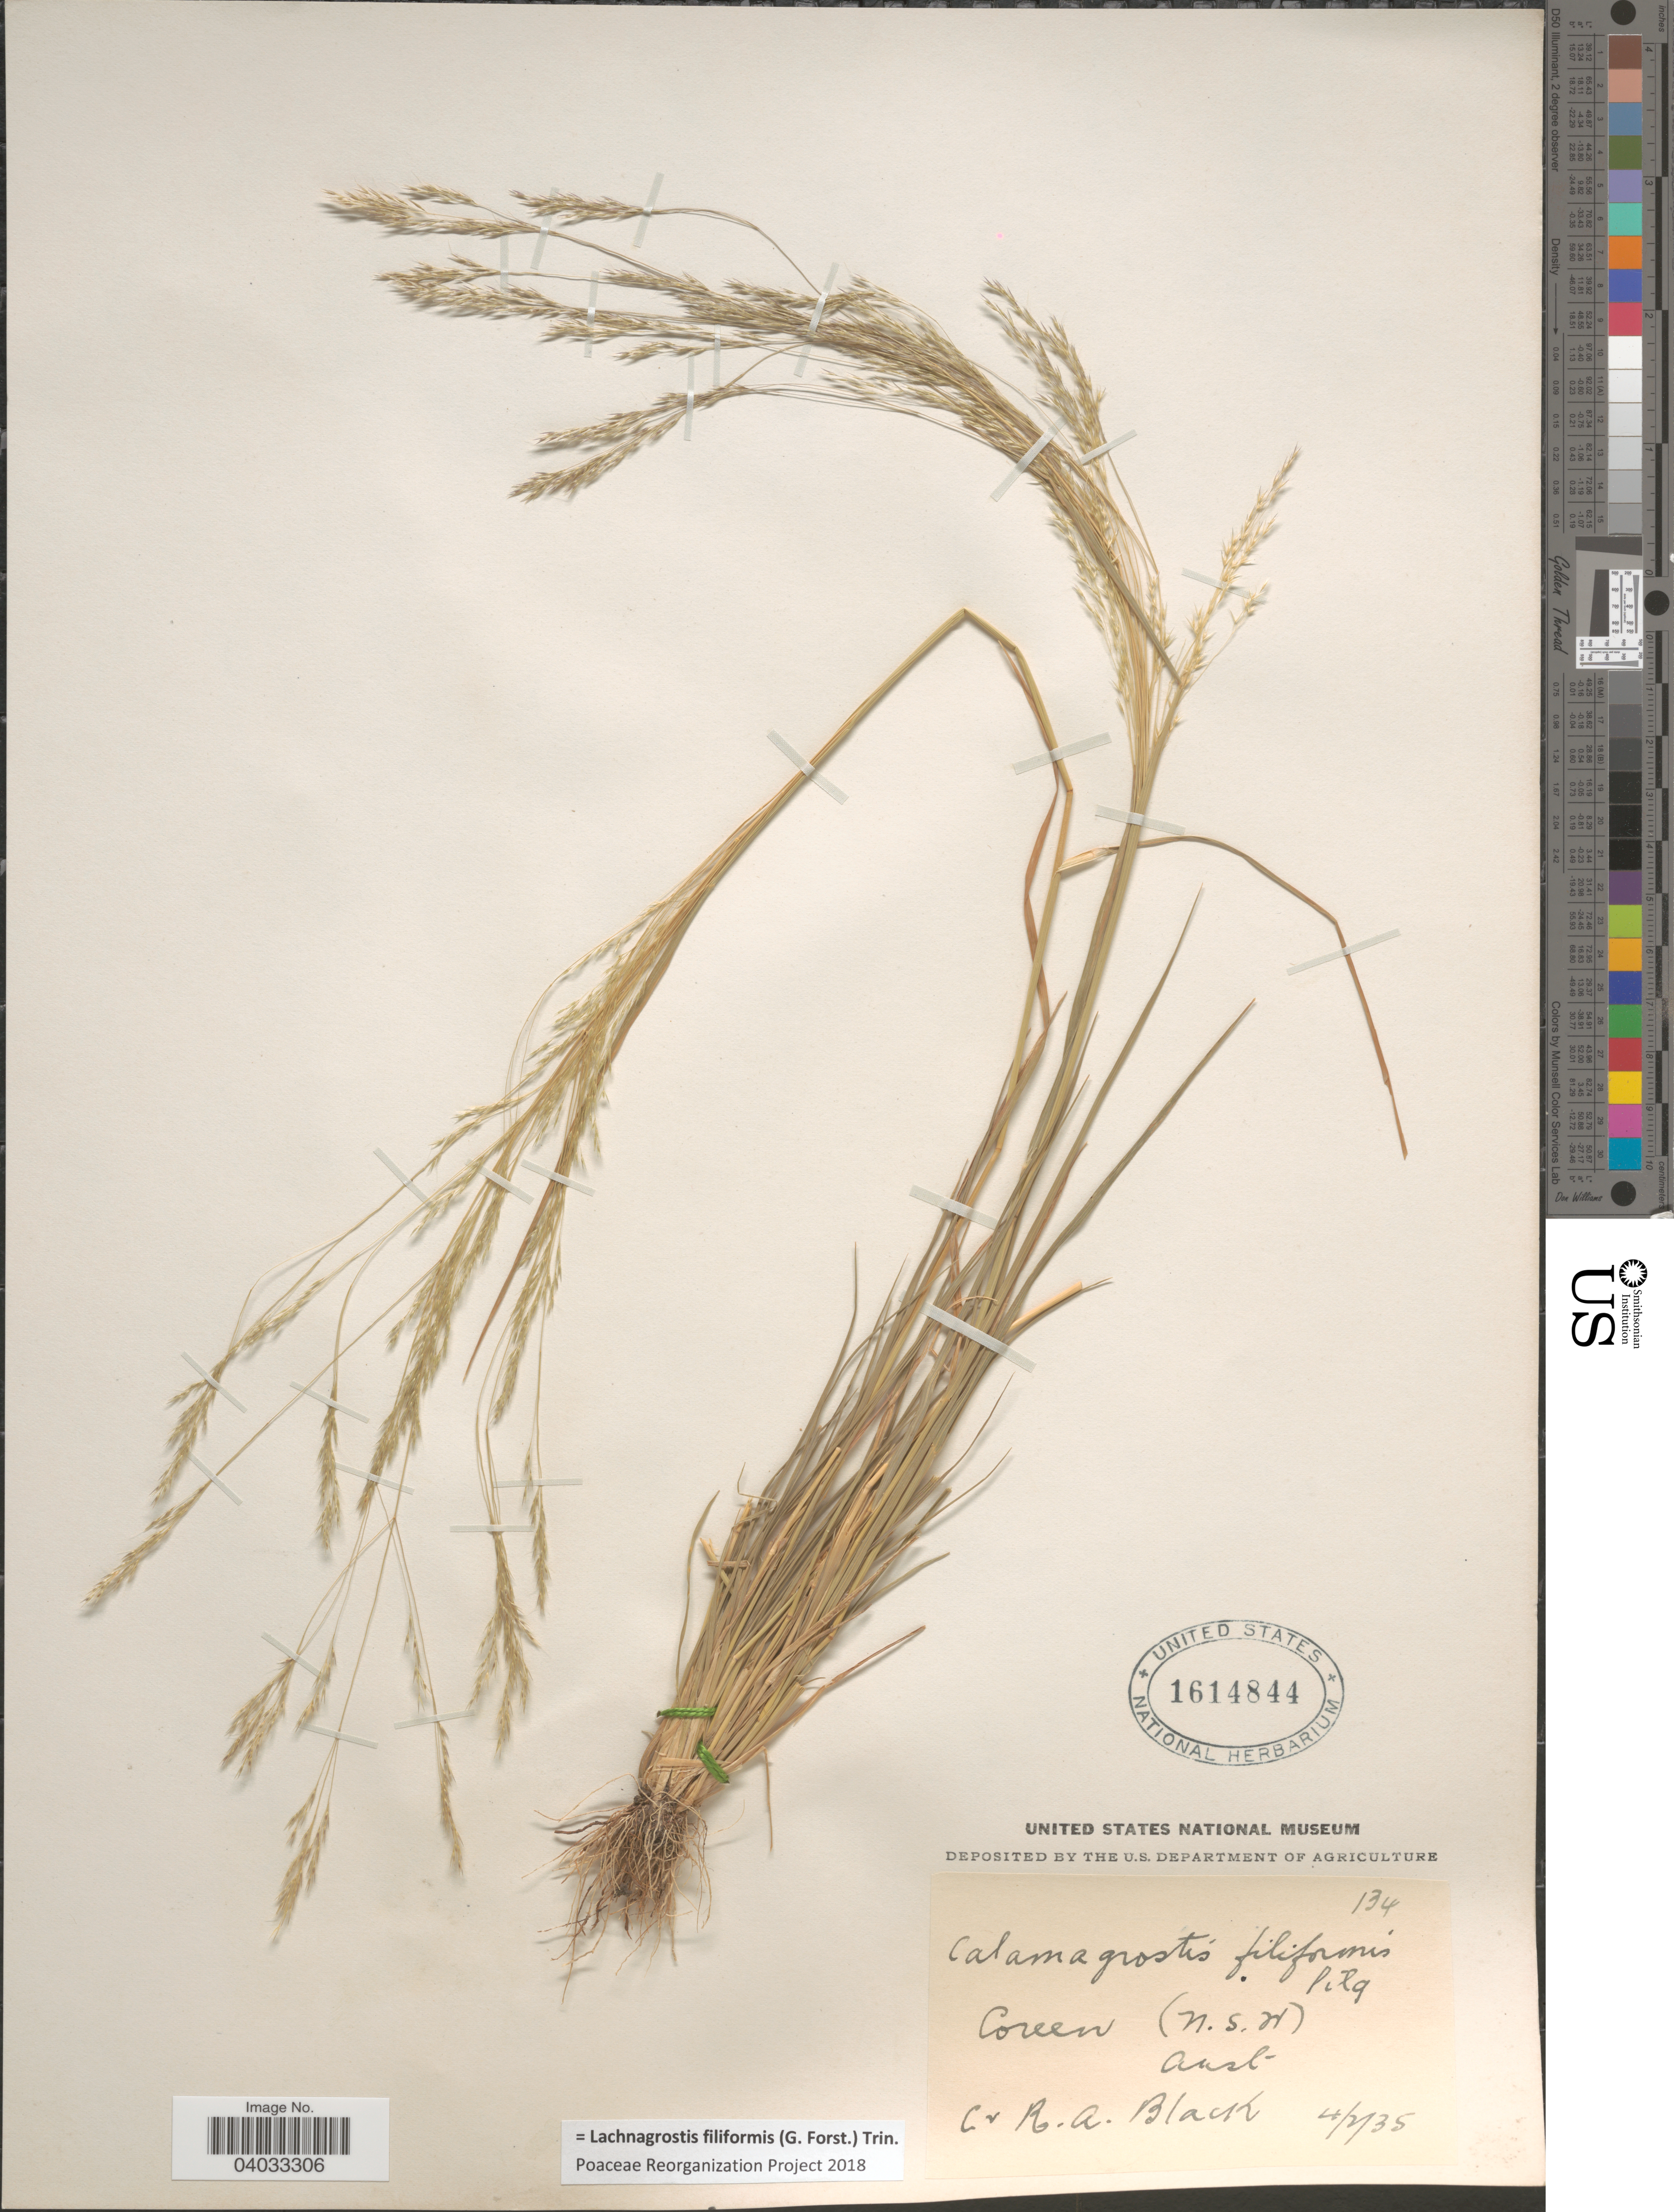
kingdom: Plantae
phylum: Tracheophyta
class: Liliopsida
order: Poales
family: Poaceae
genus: Lachnagrostis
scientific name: Lachnagrostis filiformis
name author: (J.R. Forst.) Trin.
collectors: R. A. Black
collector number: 134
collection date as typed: Transcribed d/m/y: 4/2/35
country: Australia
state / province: New South Wales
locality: Coreen (N.S.W), Aust.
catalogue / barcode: US 1614844